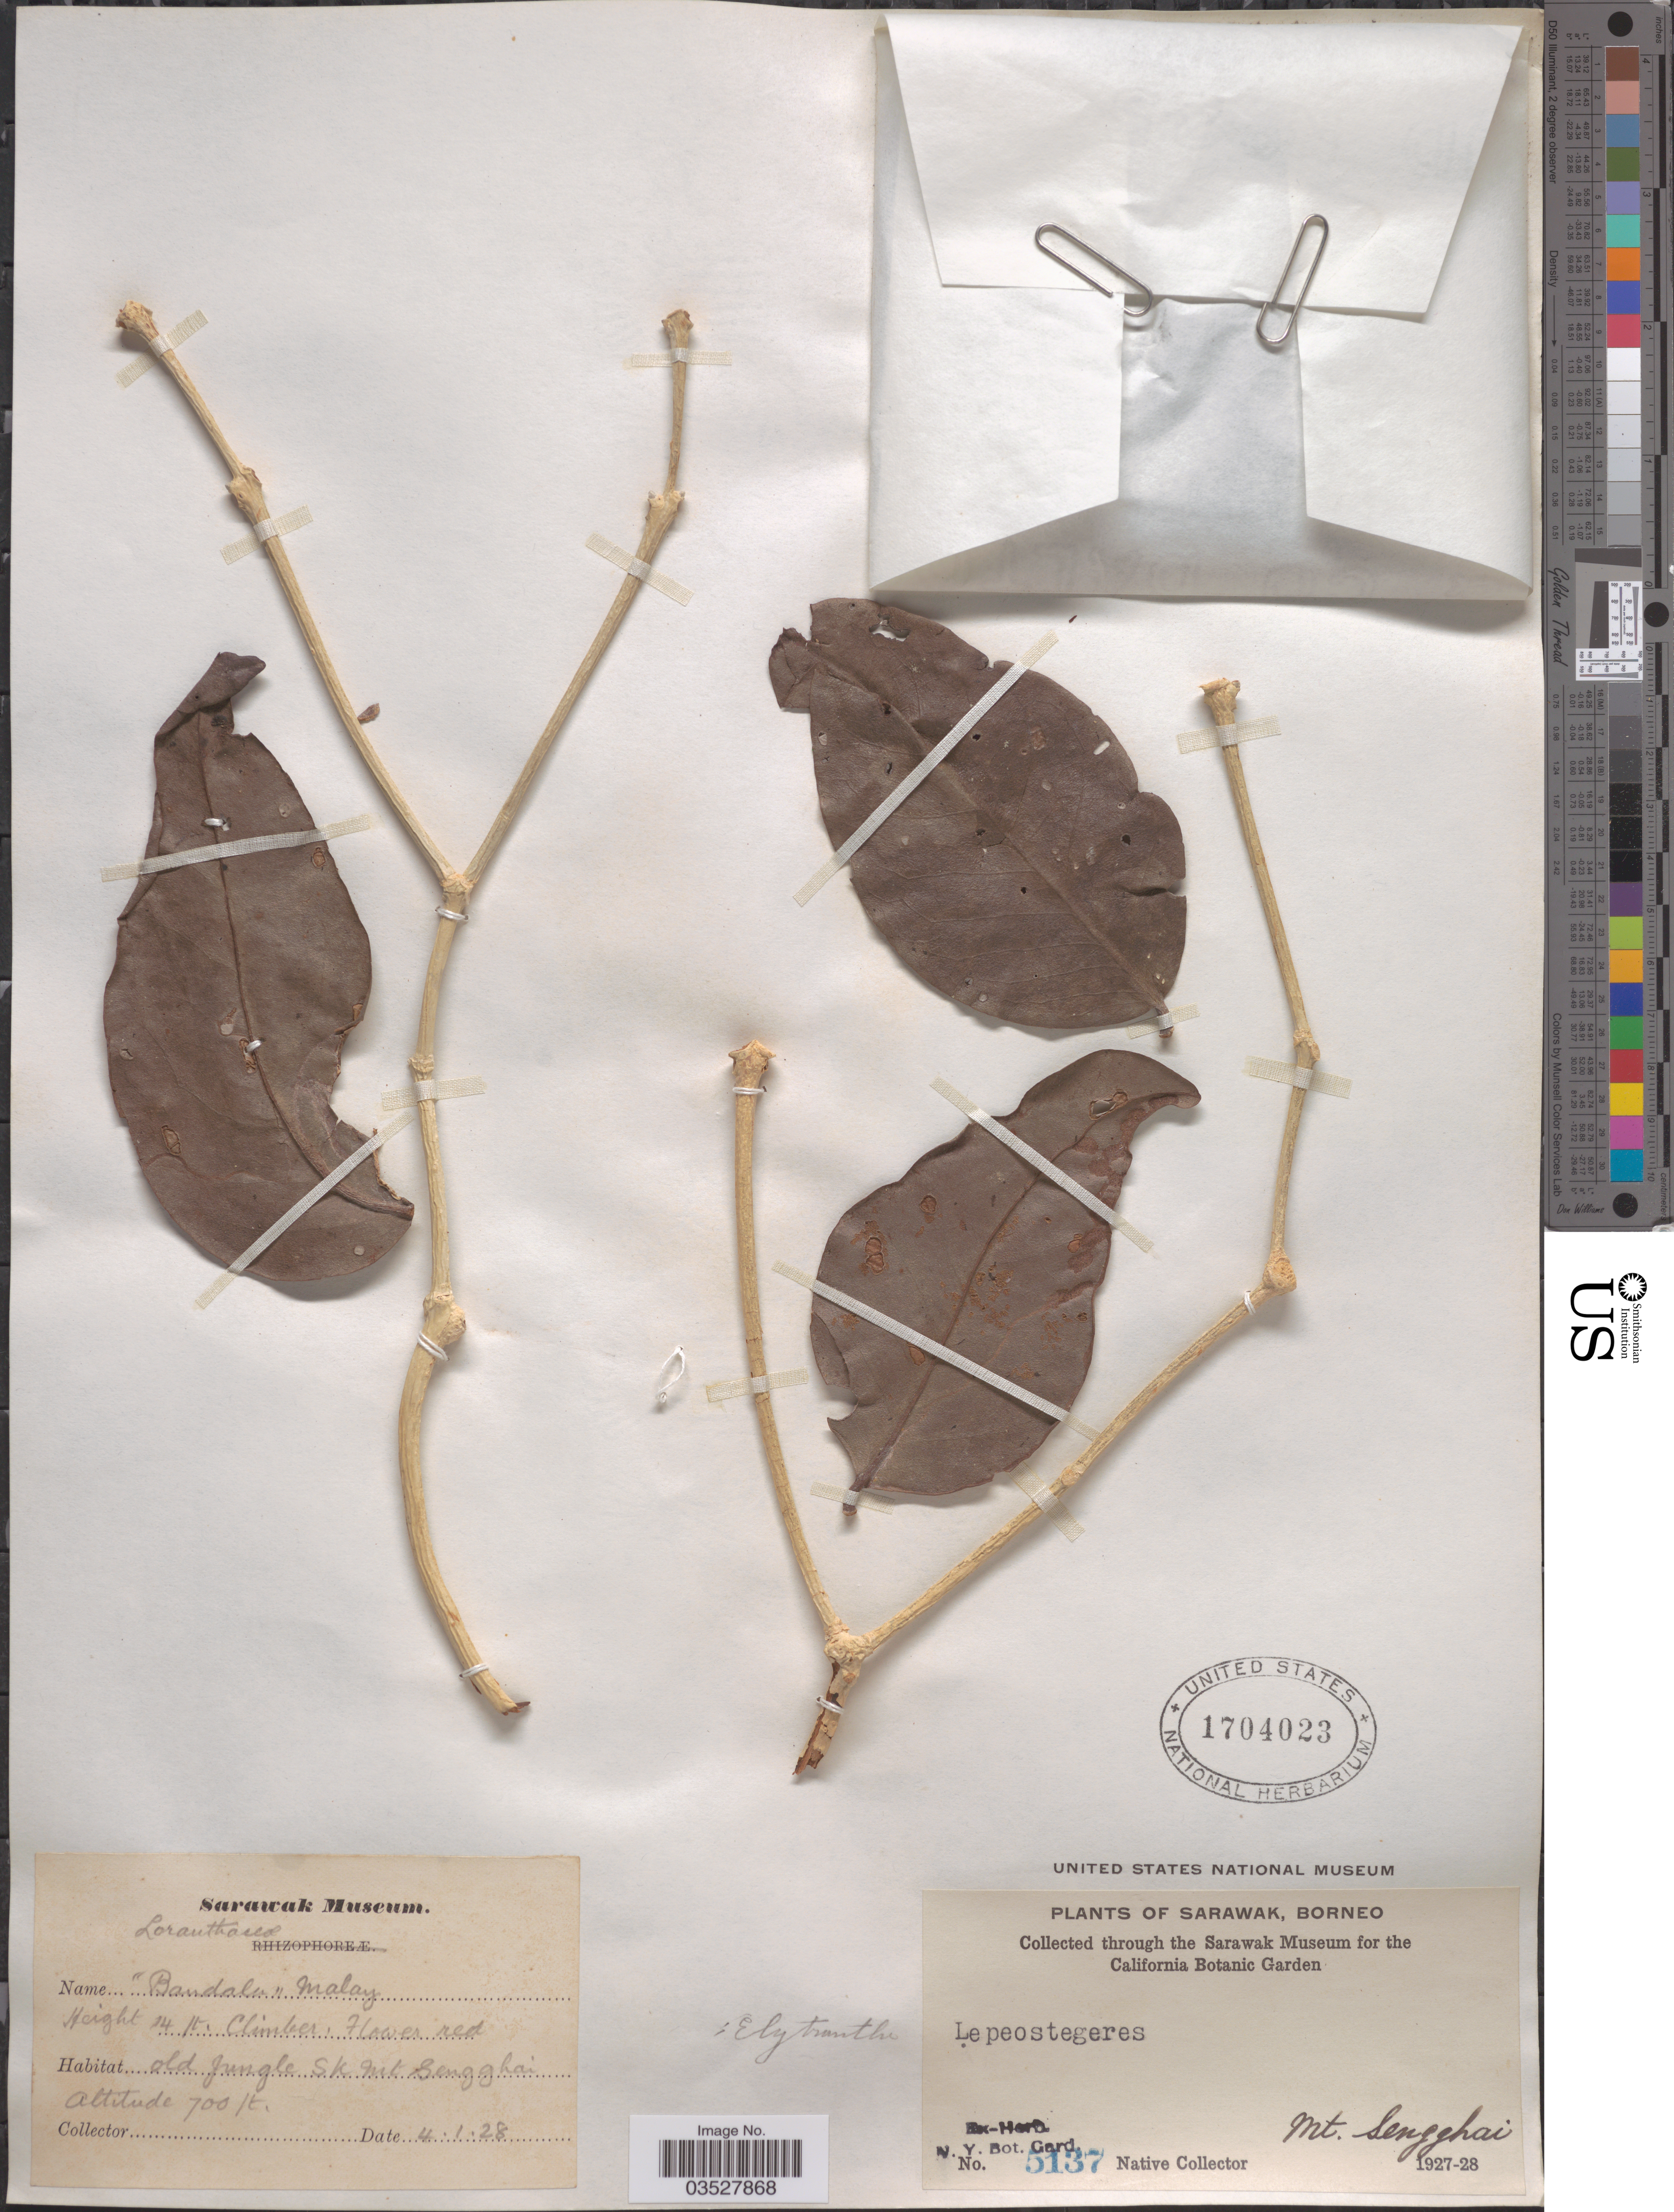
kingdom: Plantae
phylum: Tracheophyta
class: Magnoliopsida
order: Santalales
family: Loranthaceae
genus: Lepeostegeres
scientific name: Lepeostegeres sp.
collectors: Native collector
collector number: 5137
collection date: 1928-01-04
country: Malaysia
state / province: Sarawak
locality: Borneo. Old jungle SL [interpreted] Mt Sengghai.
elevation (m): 213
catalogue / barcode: US 1704023